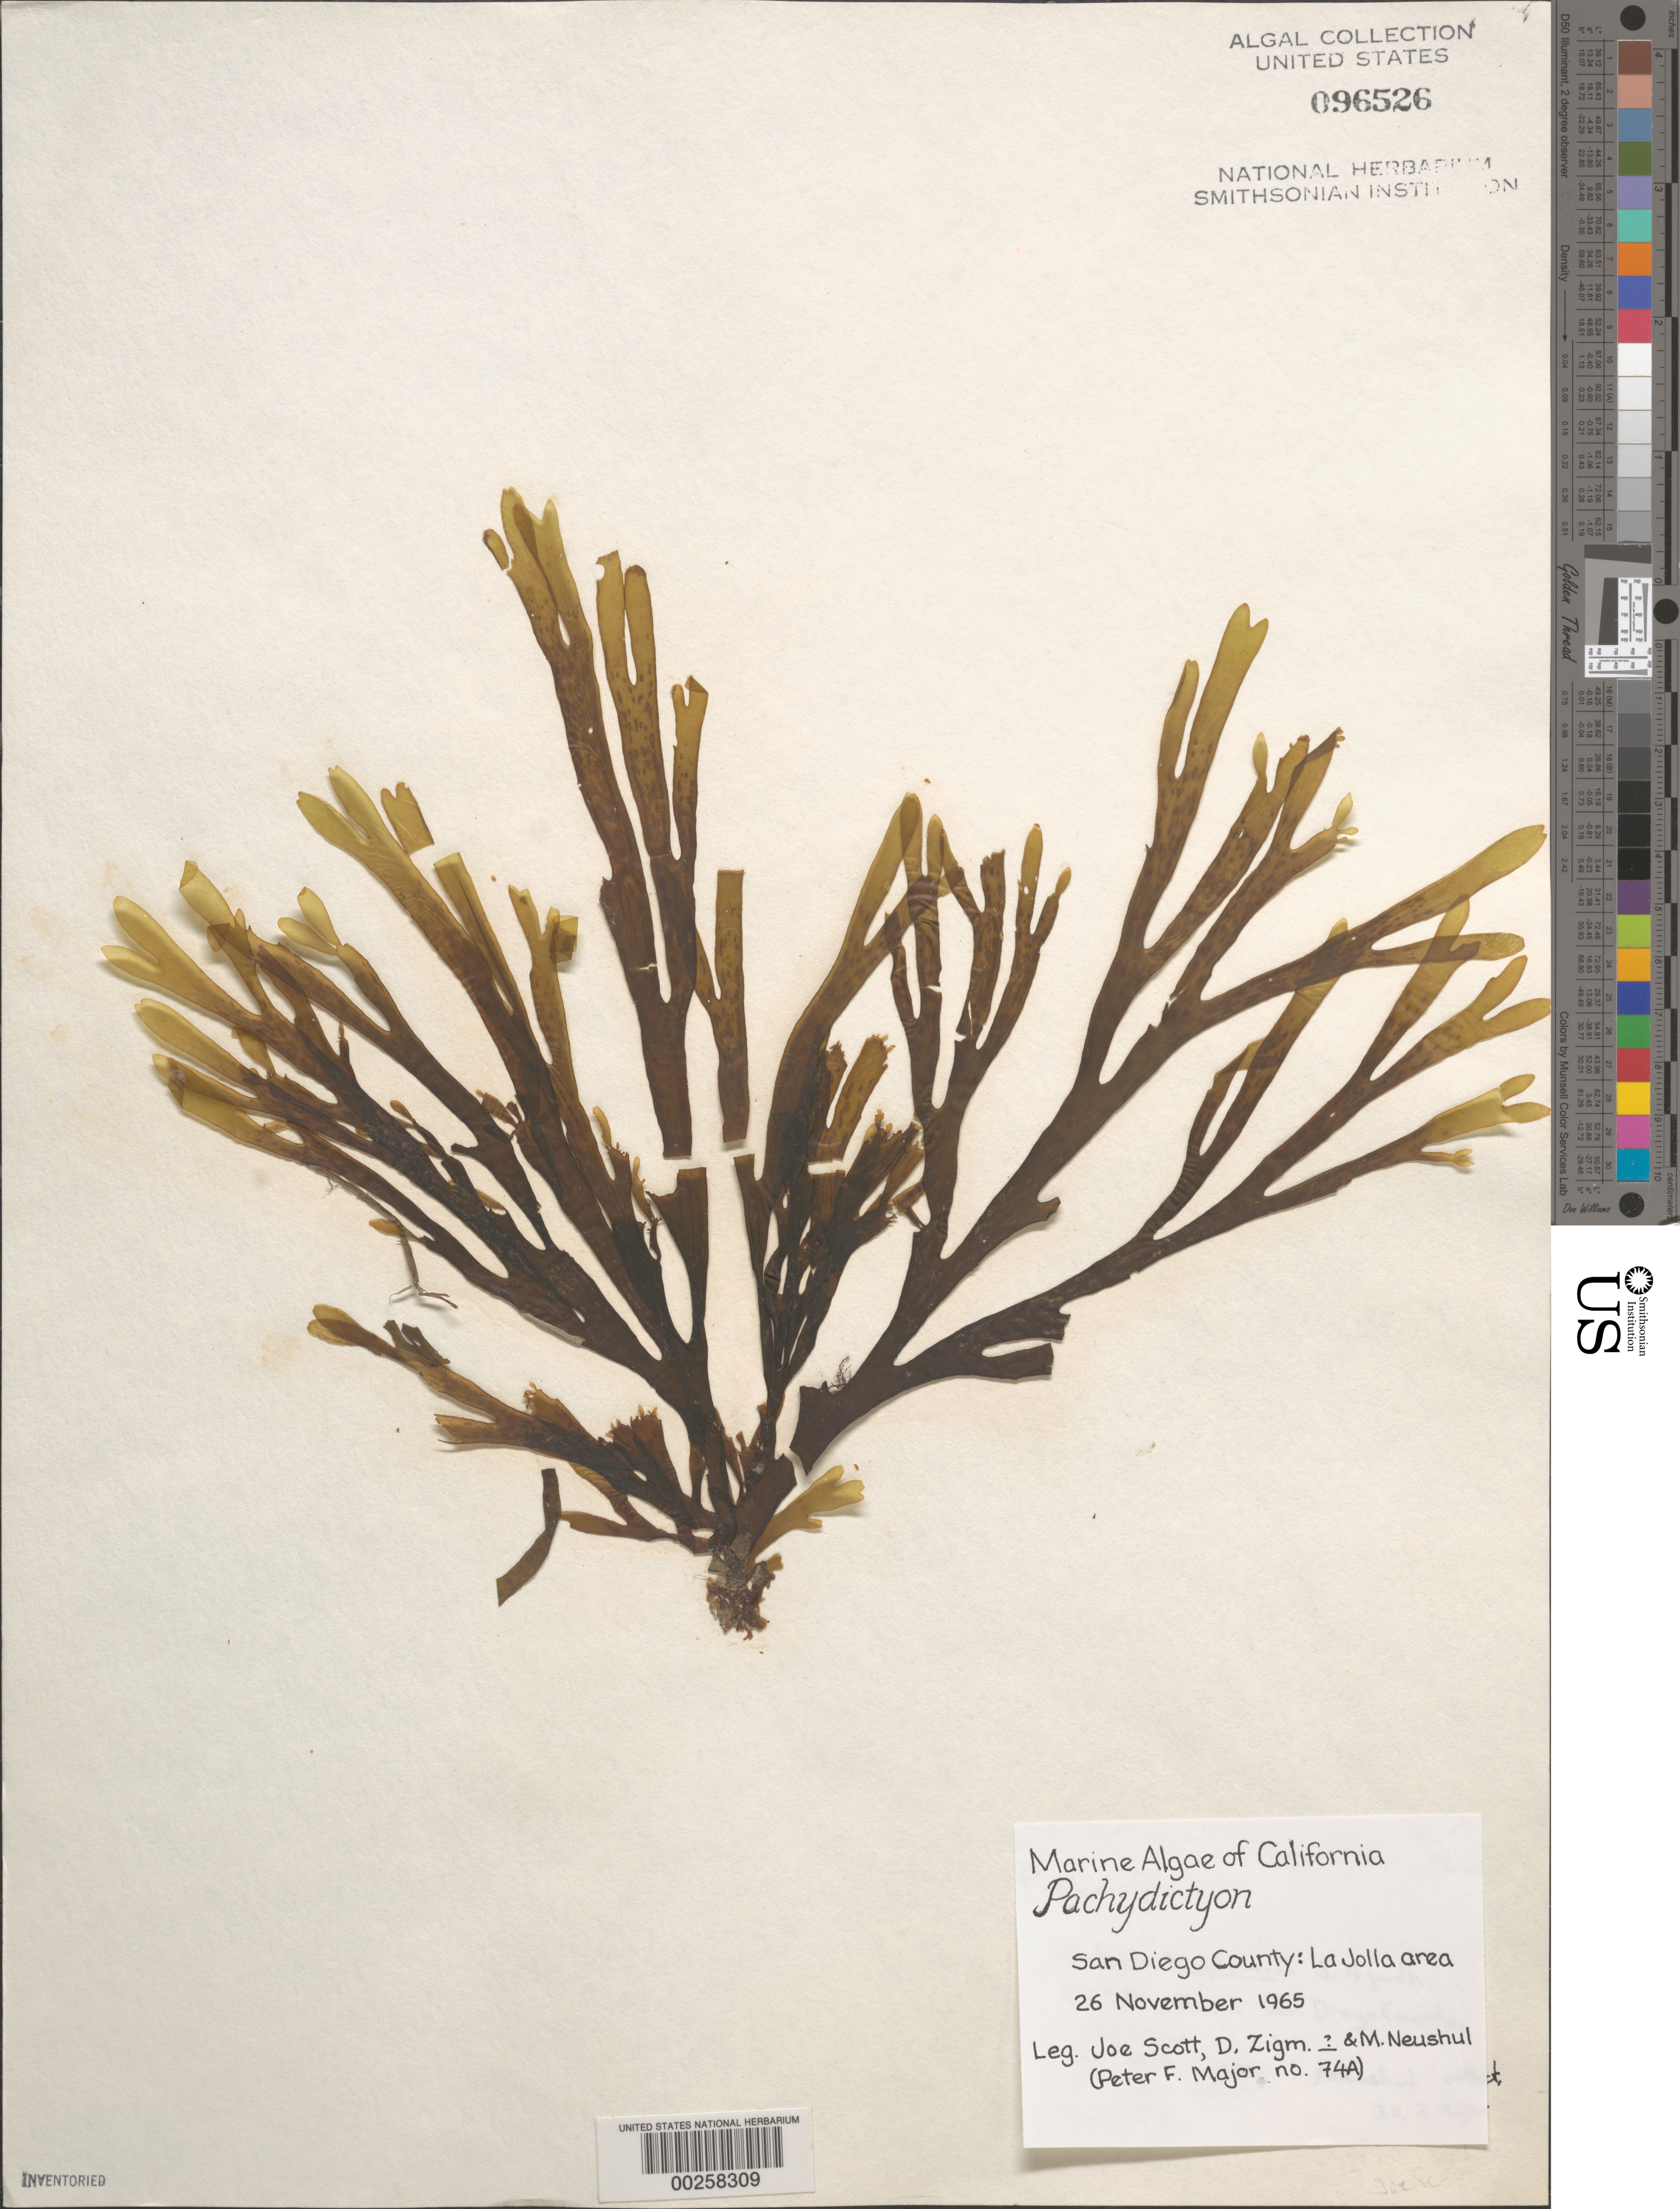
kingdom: Chromista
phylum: Ochrophyta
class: Phaeophyceae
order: Dictyotales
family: Dictyotaceae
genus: Dictyota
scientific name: Dictyota sp.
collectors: J. Scott, R. Zingmark & M. Neushul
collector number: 74a.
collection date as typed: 26 Nov 1965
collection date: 1965-11-26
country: United States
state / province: California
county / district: San Diego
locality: La Jolla area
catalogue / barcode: US 96526